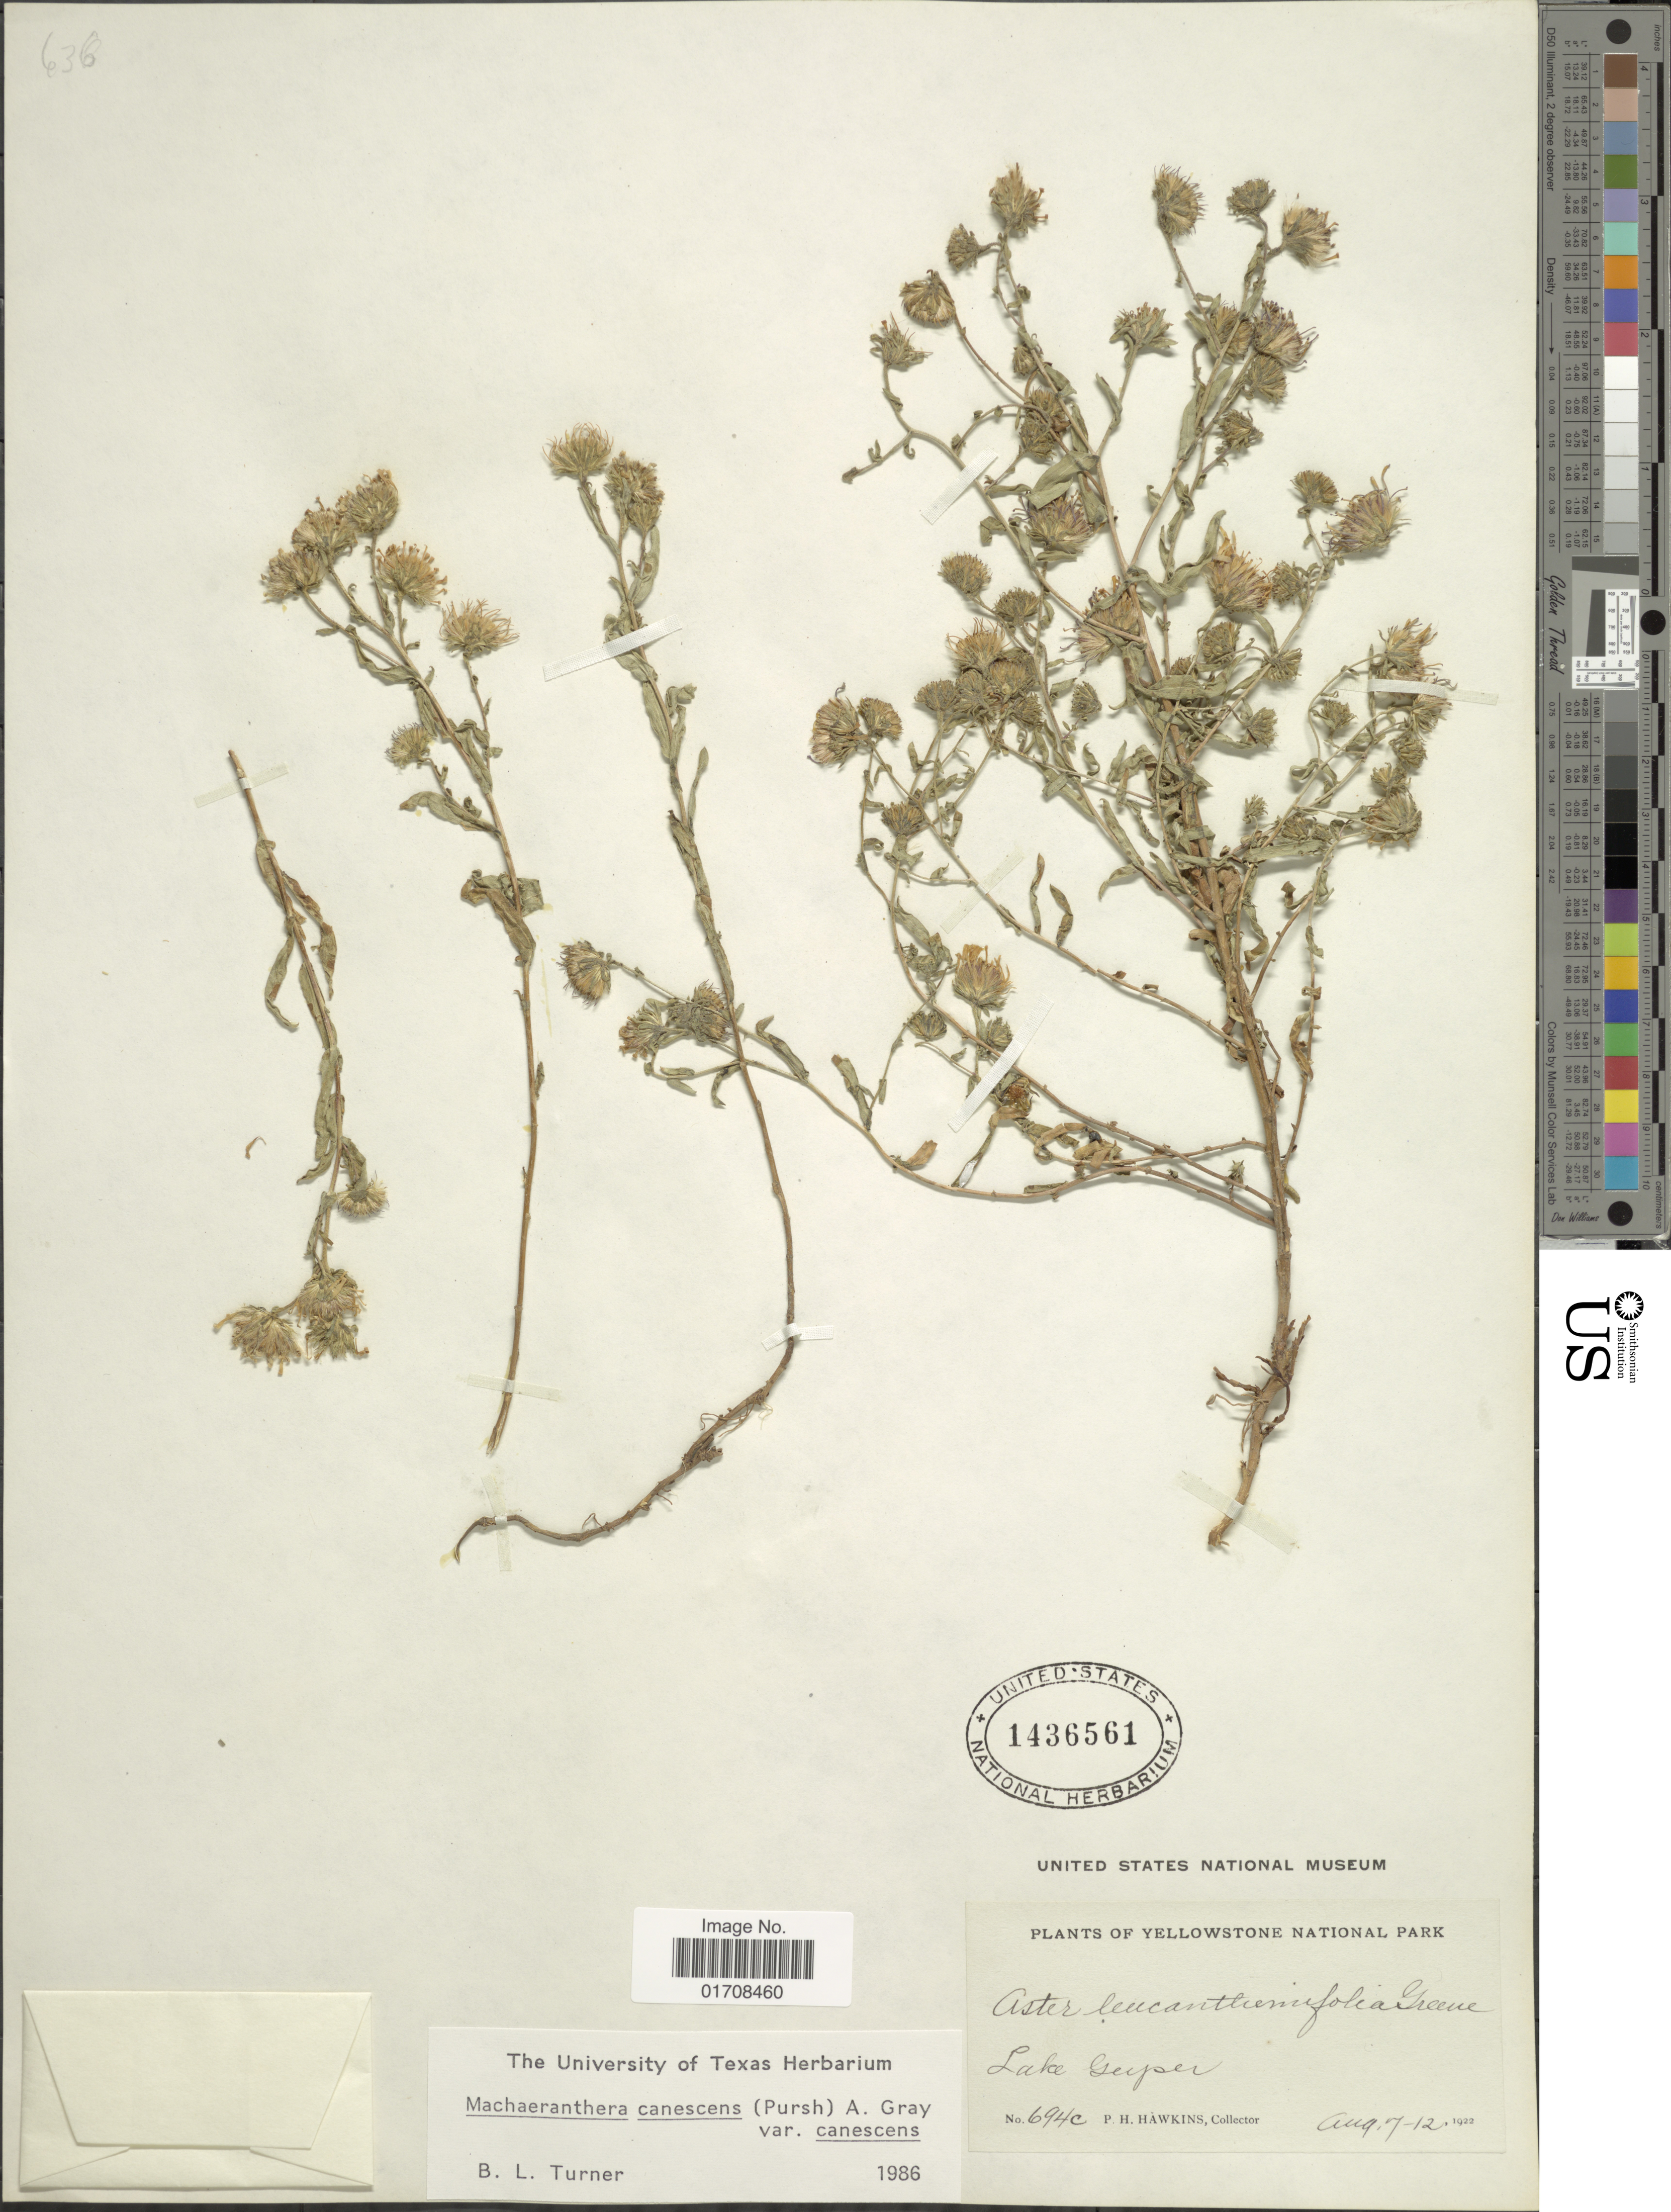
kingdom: Plantae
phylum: Tracheophyta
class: Magnoliopsida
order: Asterales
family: Asteraceae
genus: Machaeranthera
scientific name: Machaeranthera canescens var. canescens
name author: (Pursh) A. Gray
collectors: P. Hawkins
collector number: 694c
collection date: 1922-08-07/1922-08-12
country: United States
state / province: Wyoming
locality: Yellowstone National Park, Lake Geyser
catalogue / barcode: US 1436561